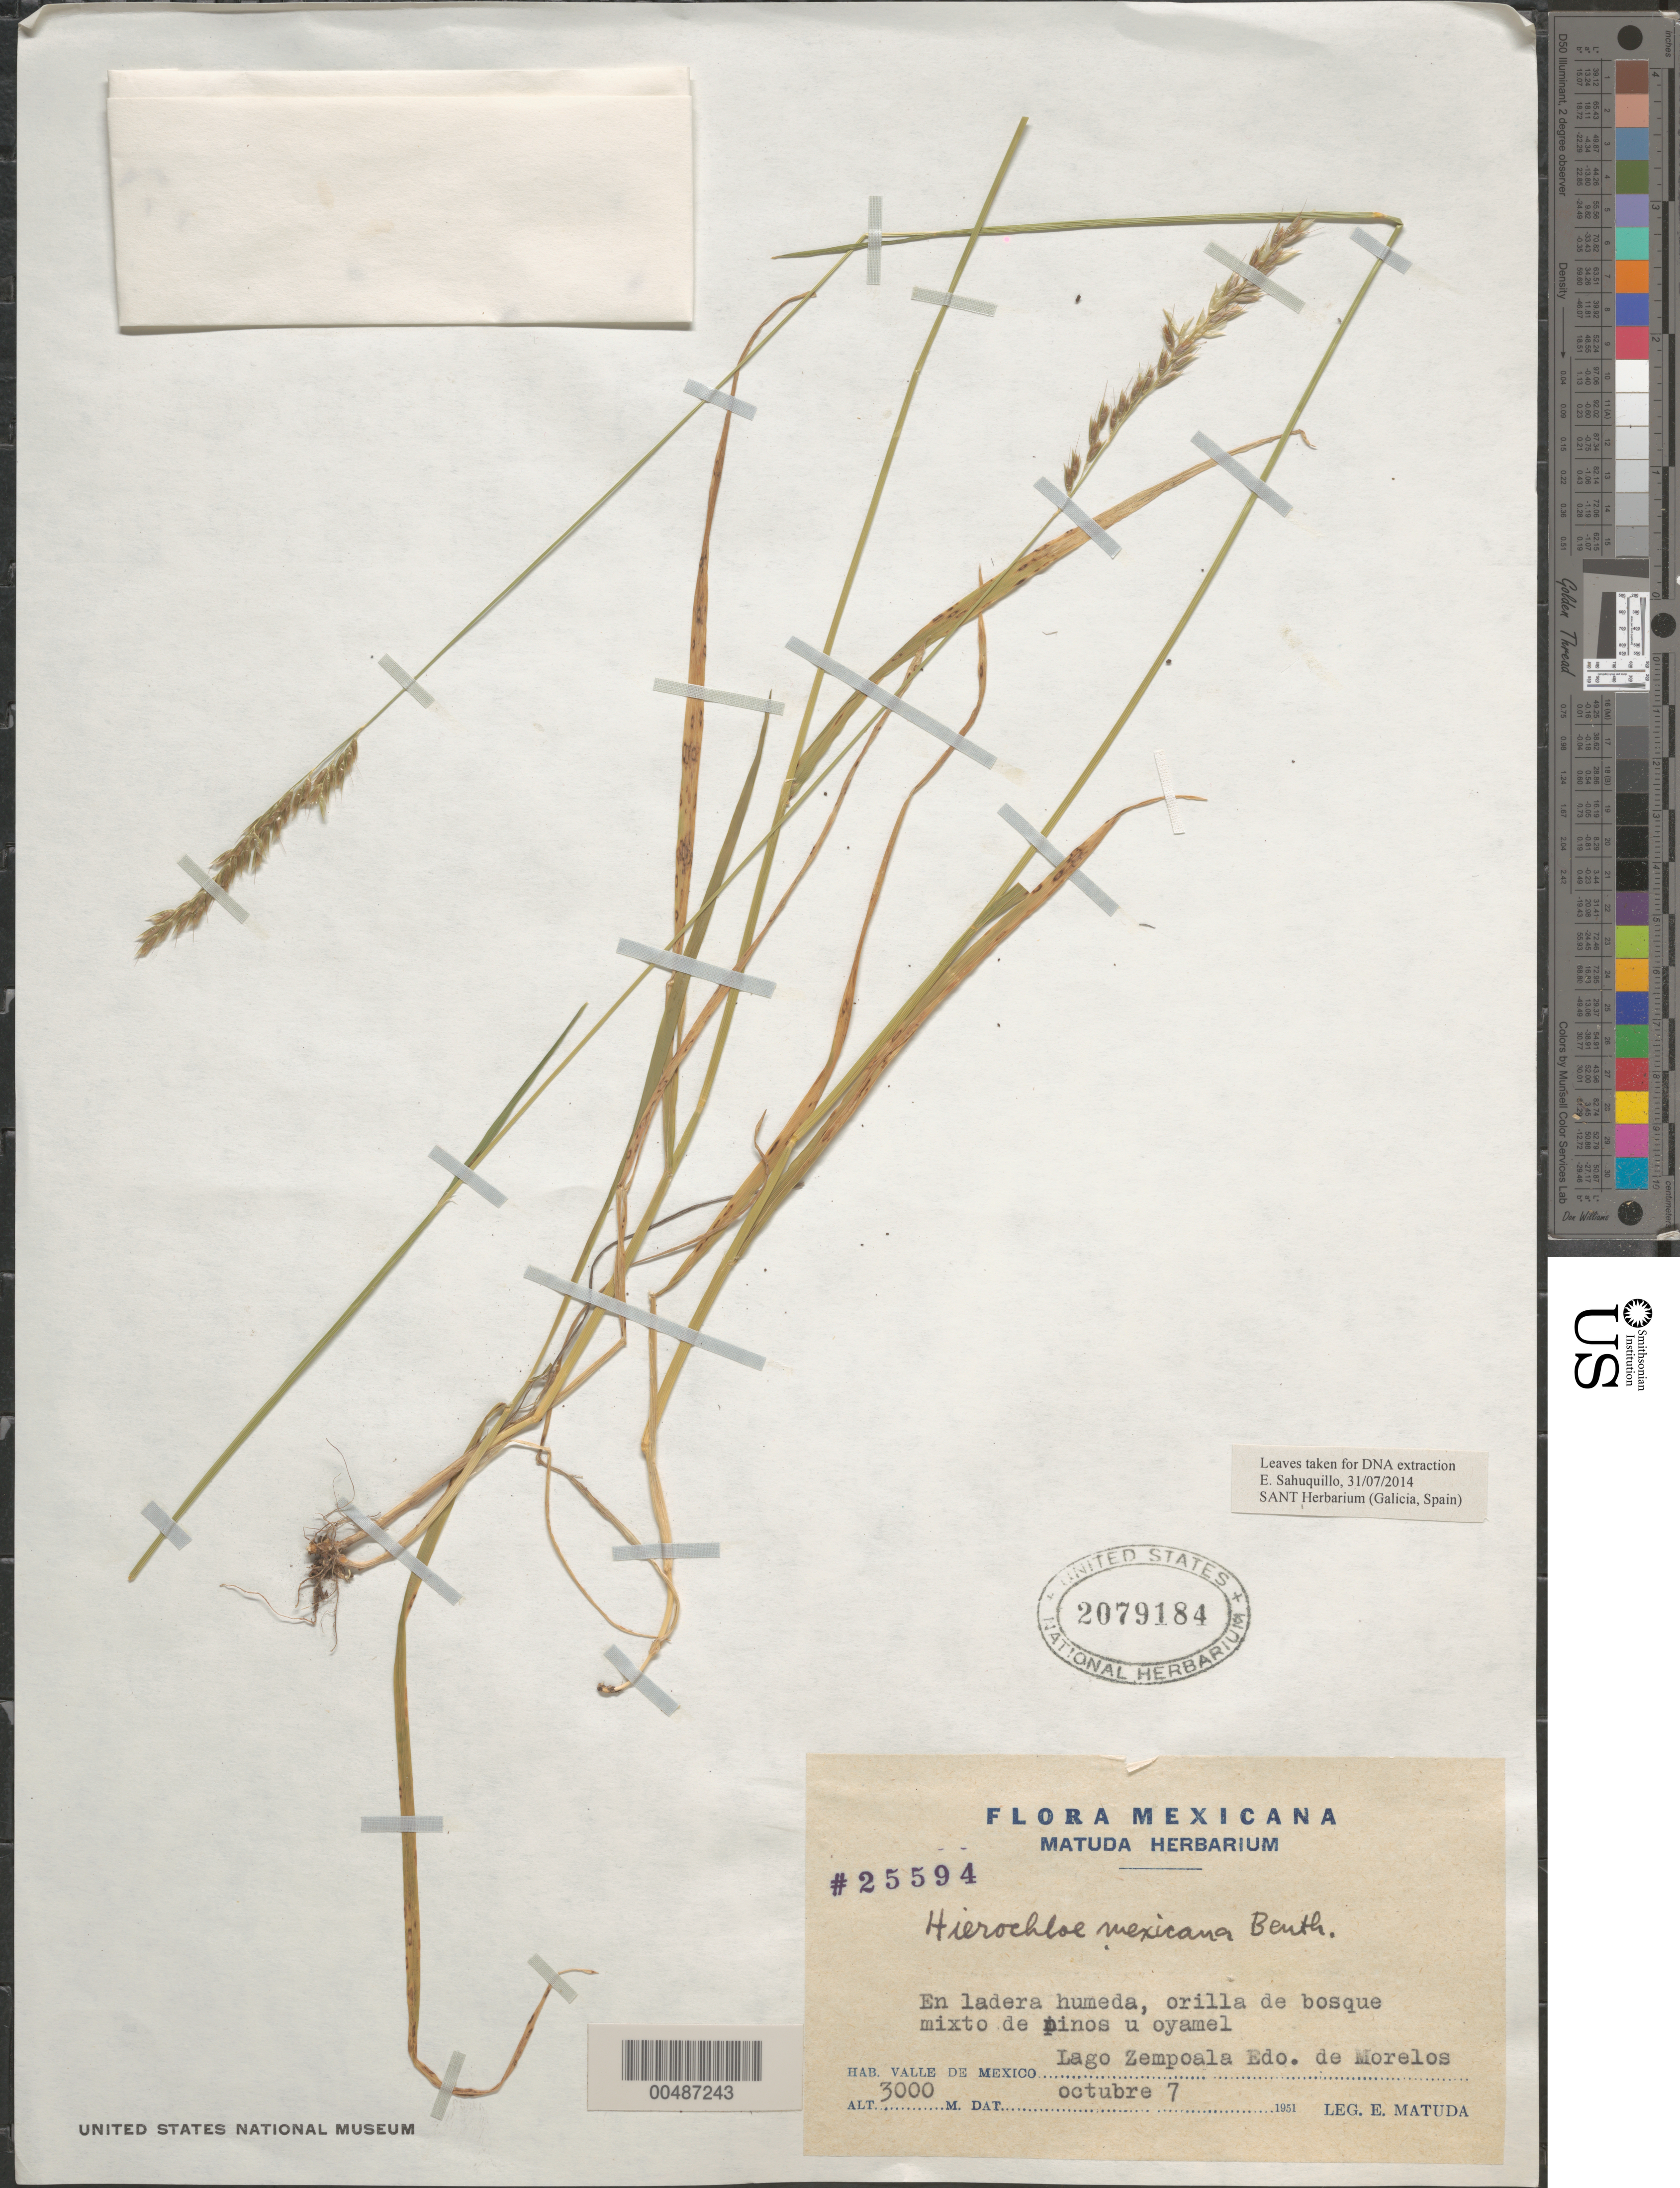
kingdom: Plantae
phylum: Tracheophyta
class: Liliopsida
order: Poales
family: Poaceae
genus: Hierochloe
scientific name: Hierochloe mexicana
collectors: E. Matuda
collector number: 25594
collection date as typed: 7 Oct 1951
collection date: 1951-10-07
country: Mexico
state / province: Morelos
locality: Valle de Mexico, Lago Zempoala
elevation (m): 3000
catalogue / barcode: US 2079184